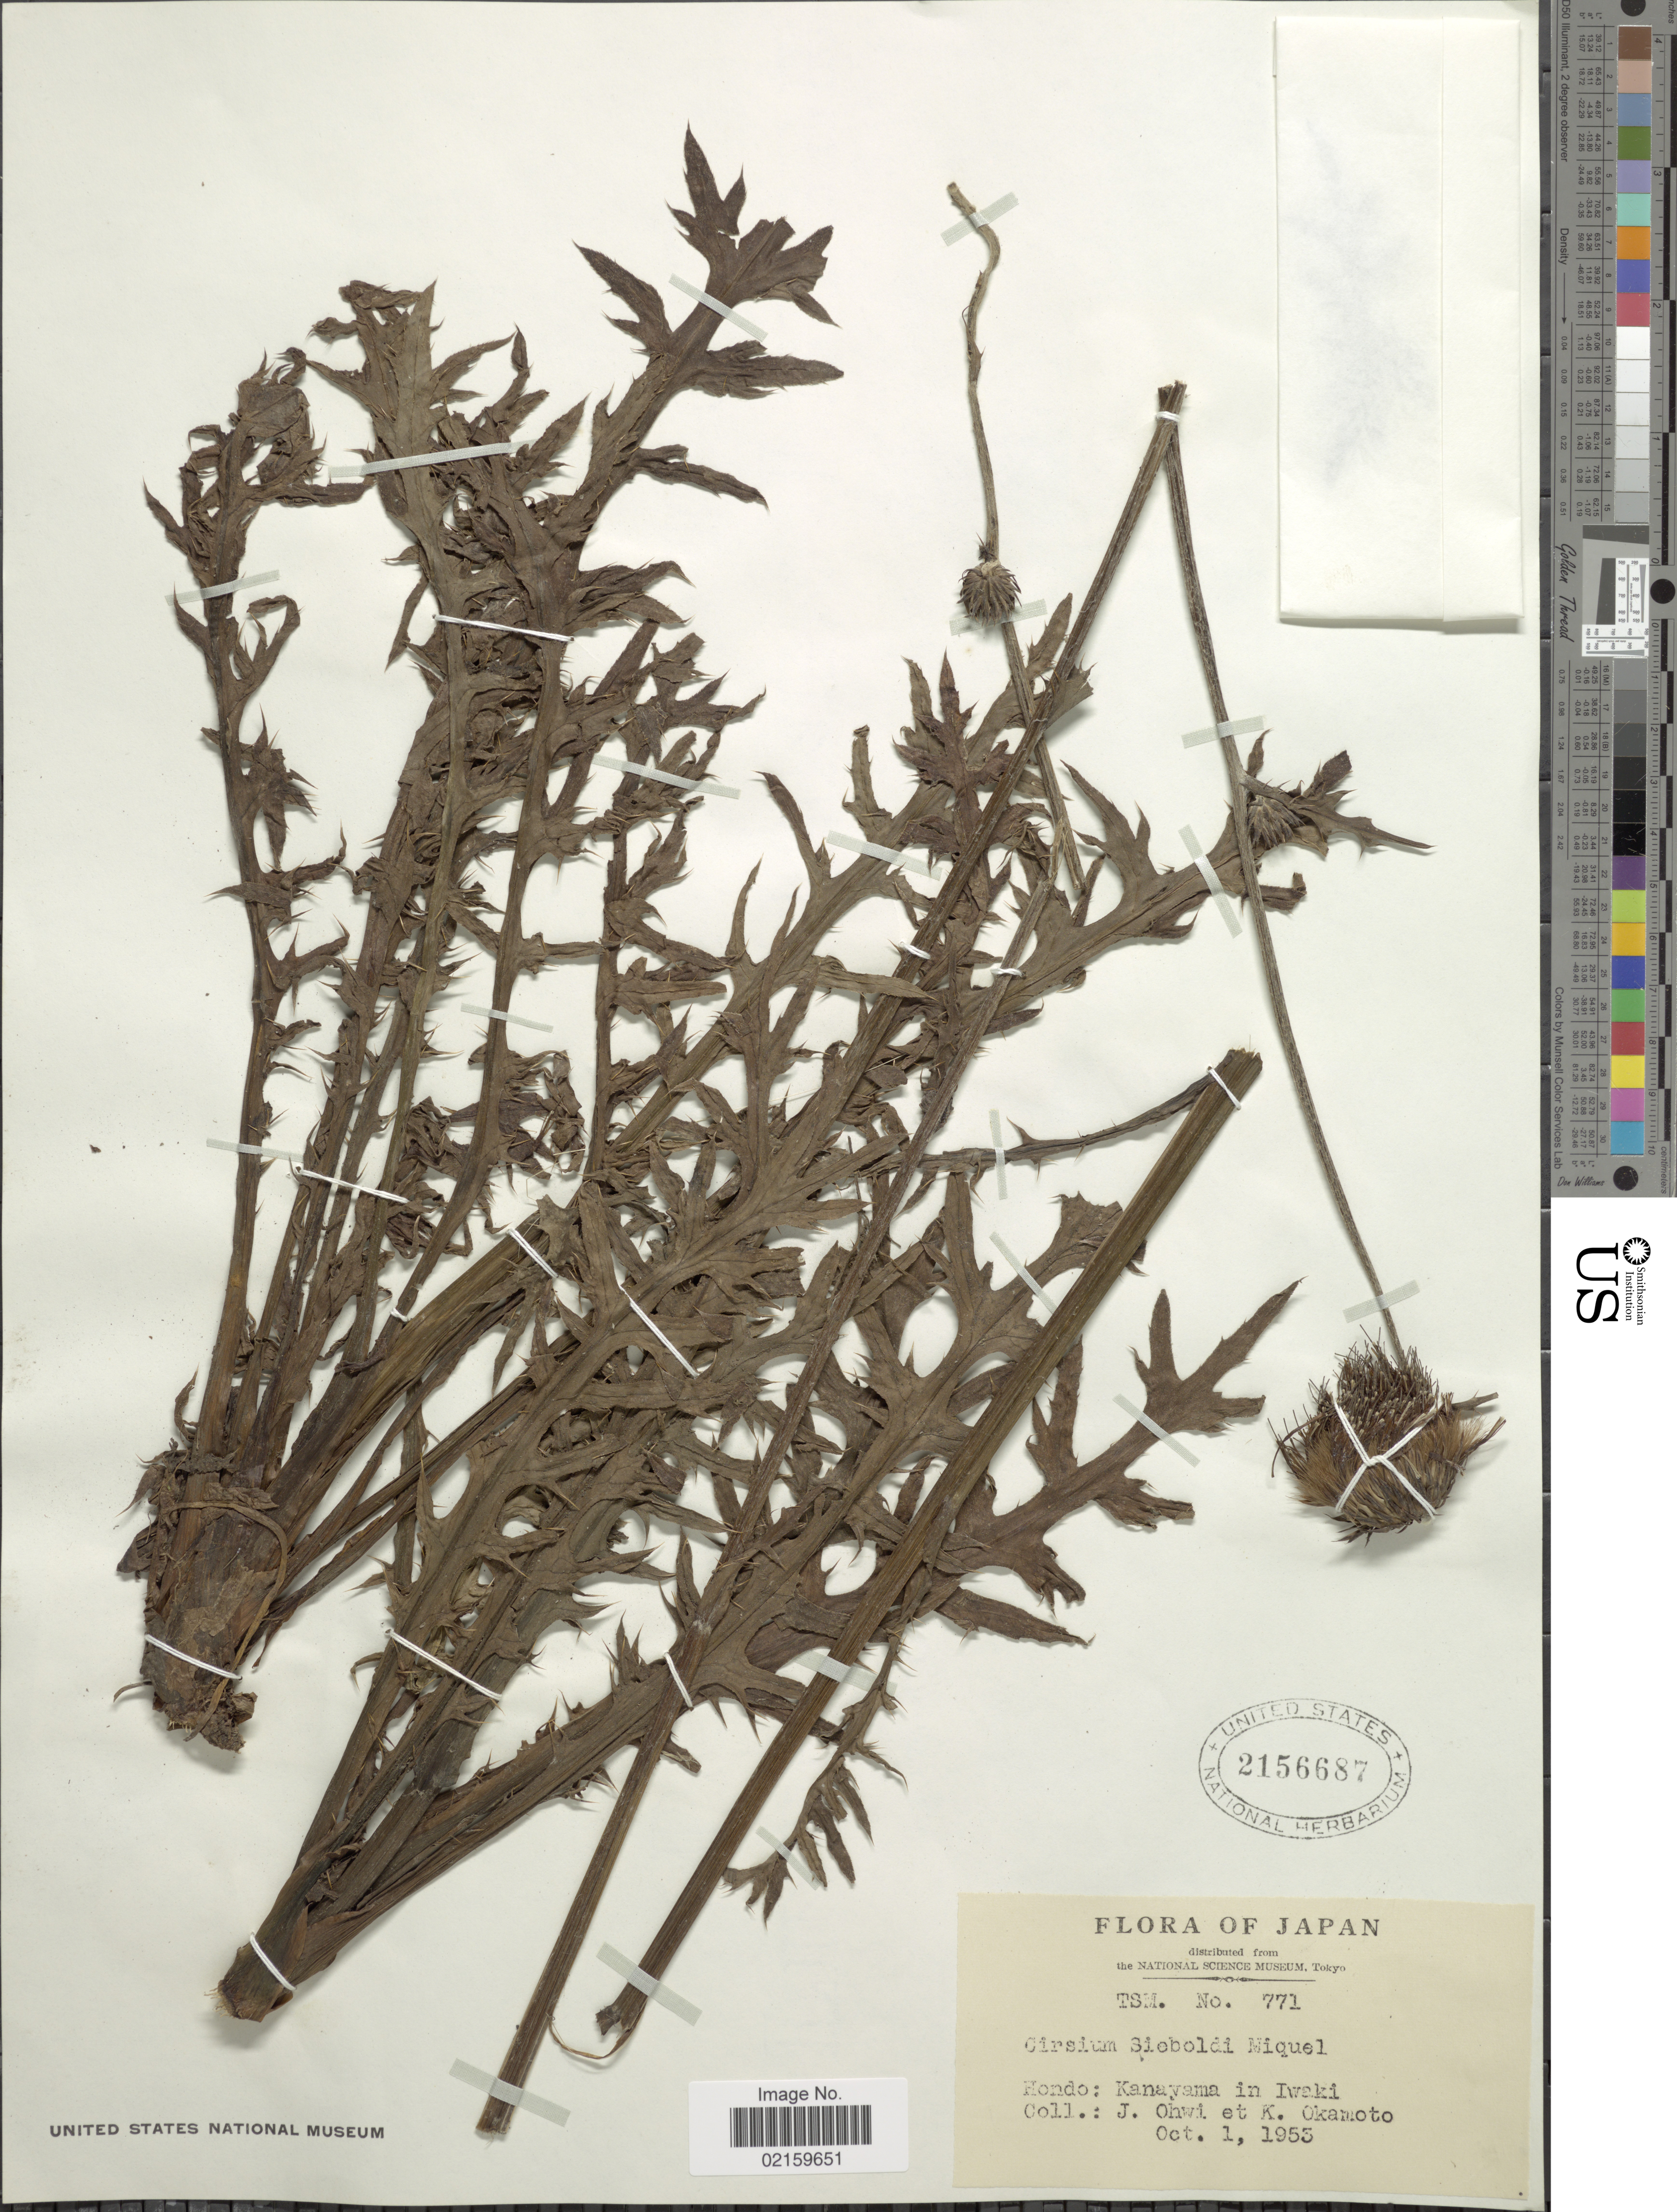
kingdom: Plantae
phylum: Tracheophyta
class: Magnoliopsida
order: Asterales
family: Asteraceae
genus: Cirsium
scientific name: Cirsium sieboldii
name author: Miq.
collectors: J. Ohwi & K. Okamoto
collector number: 771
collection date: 1955-10-01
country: Japan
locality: Kanayama in Iwaki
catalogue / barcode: US 2156687